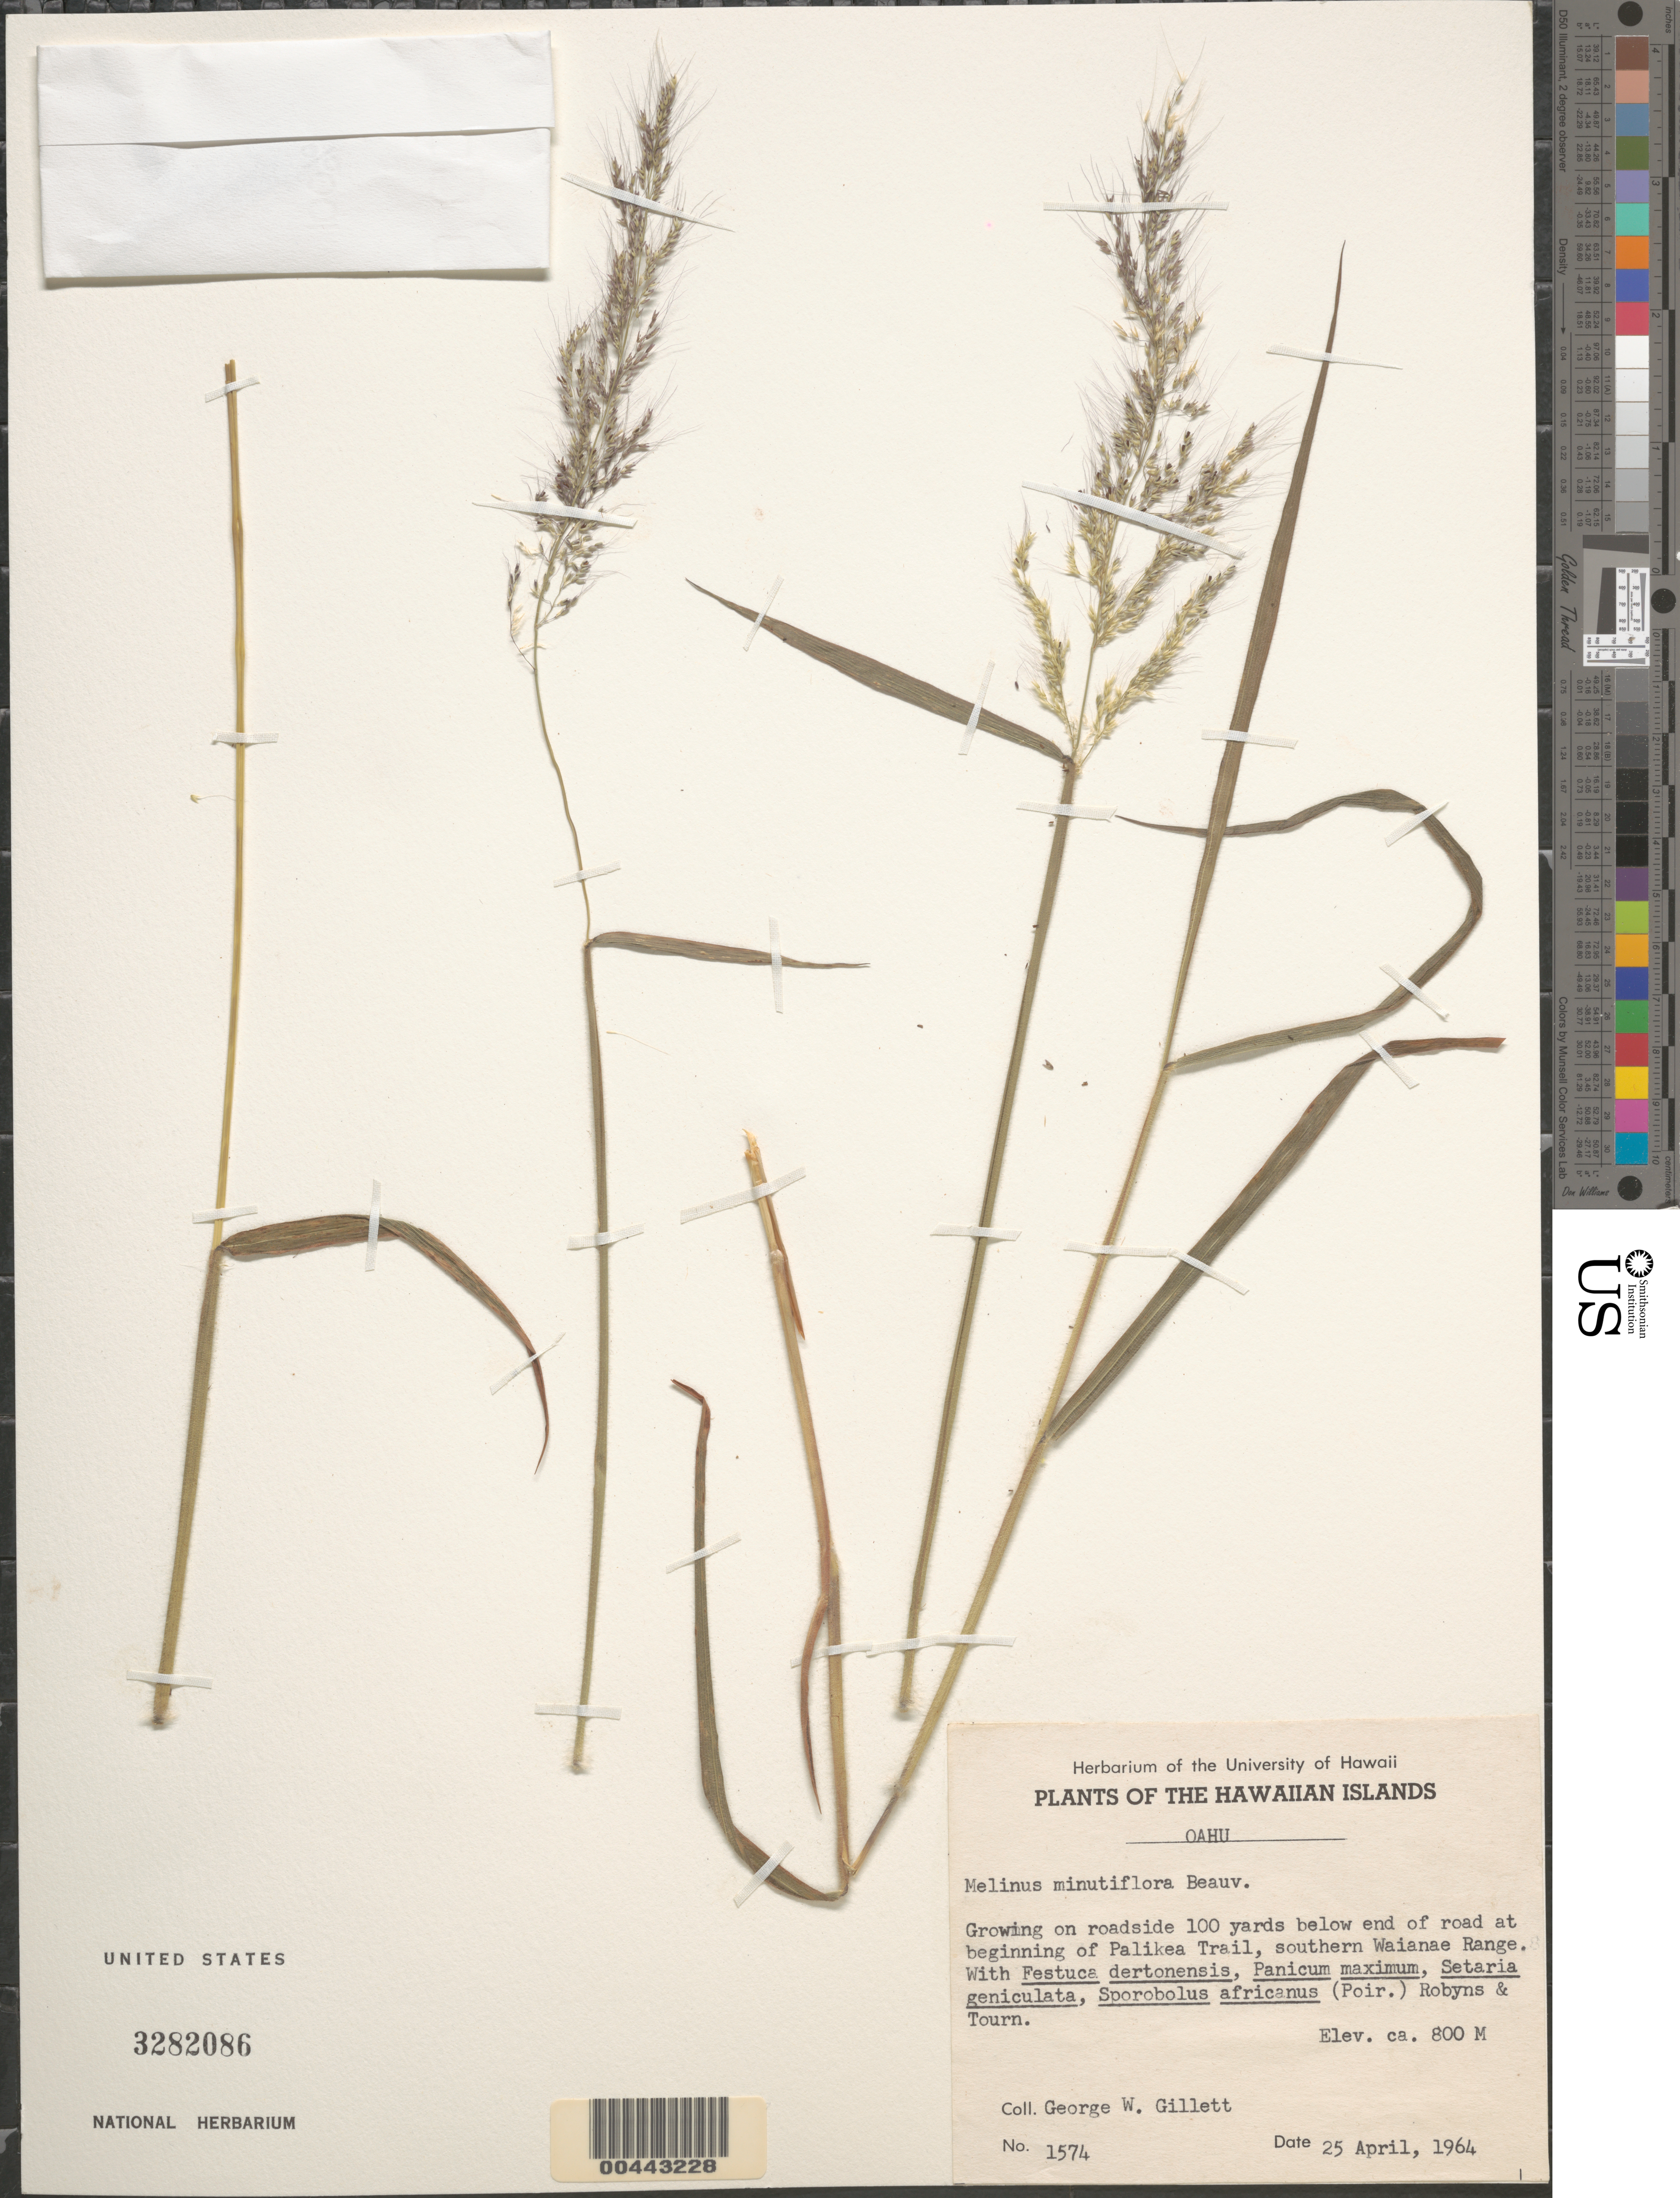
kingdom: Plantae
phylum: Tracheophyta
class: Liliopsida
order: Poales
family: Poaceae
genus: Melinis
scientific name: Melinis minutiflora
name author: P. Beauv.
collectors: G. Gillett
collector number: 1574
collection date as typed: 25 Apr 1964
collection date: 1964-04-25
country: United States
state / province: Hawaii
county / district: Honolulu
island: Oahu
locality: on roadside 100 yards below end of road at the beginning of Palikea Trail, southern Waianae Range.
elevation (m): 800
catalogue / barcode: US 3282086